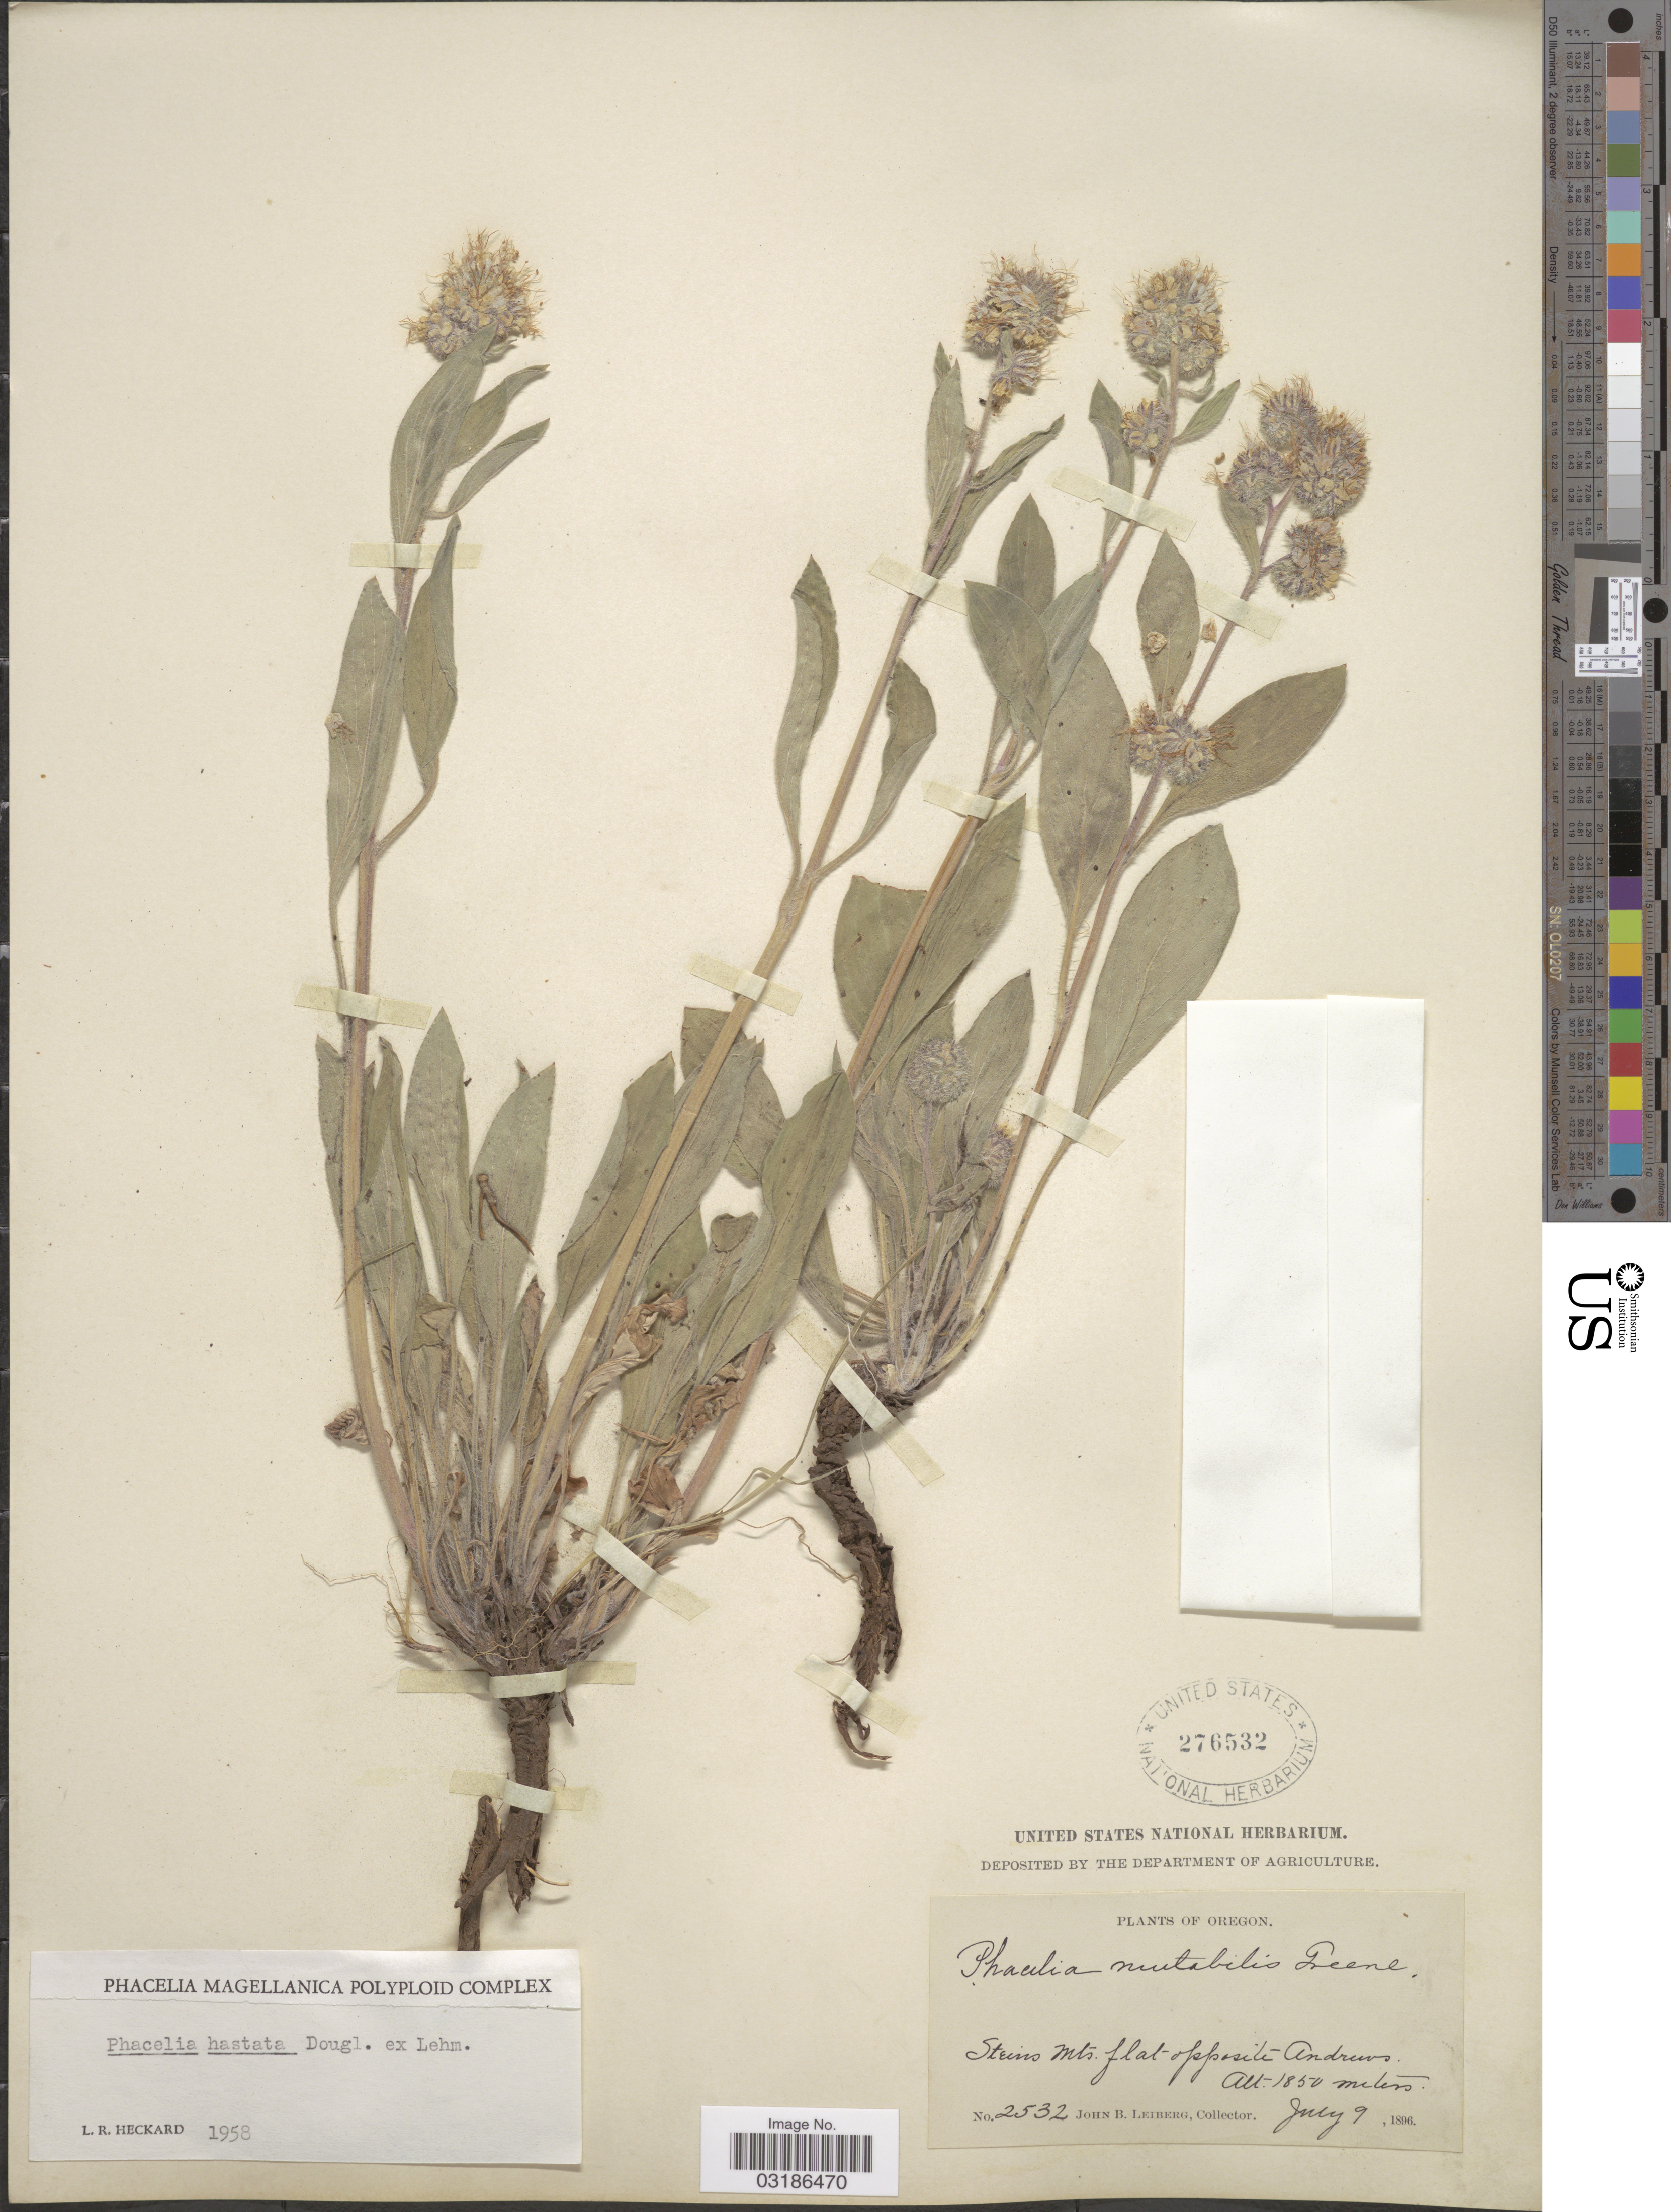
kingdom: Plantae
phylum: Tracheophyta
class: Magnoliopsida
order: Boraginales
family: Hydrophyllaceae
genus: Phacelia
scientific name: Phacelia hastata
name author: Douglas ex Lehm.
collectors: J. B. Leiberg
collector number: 2532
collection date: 1896-07-09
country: United States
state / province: Oregon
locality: Steins Mts. flat opposite Andrews.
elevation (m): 1850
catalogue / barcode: US 276532